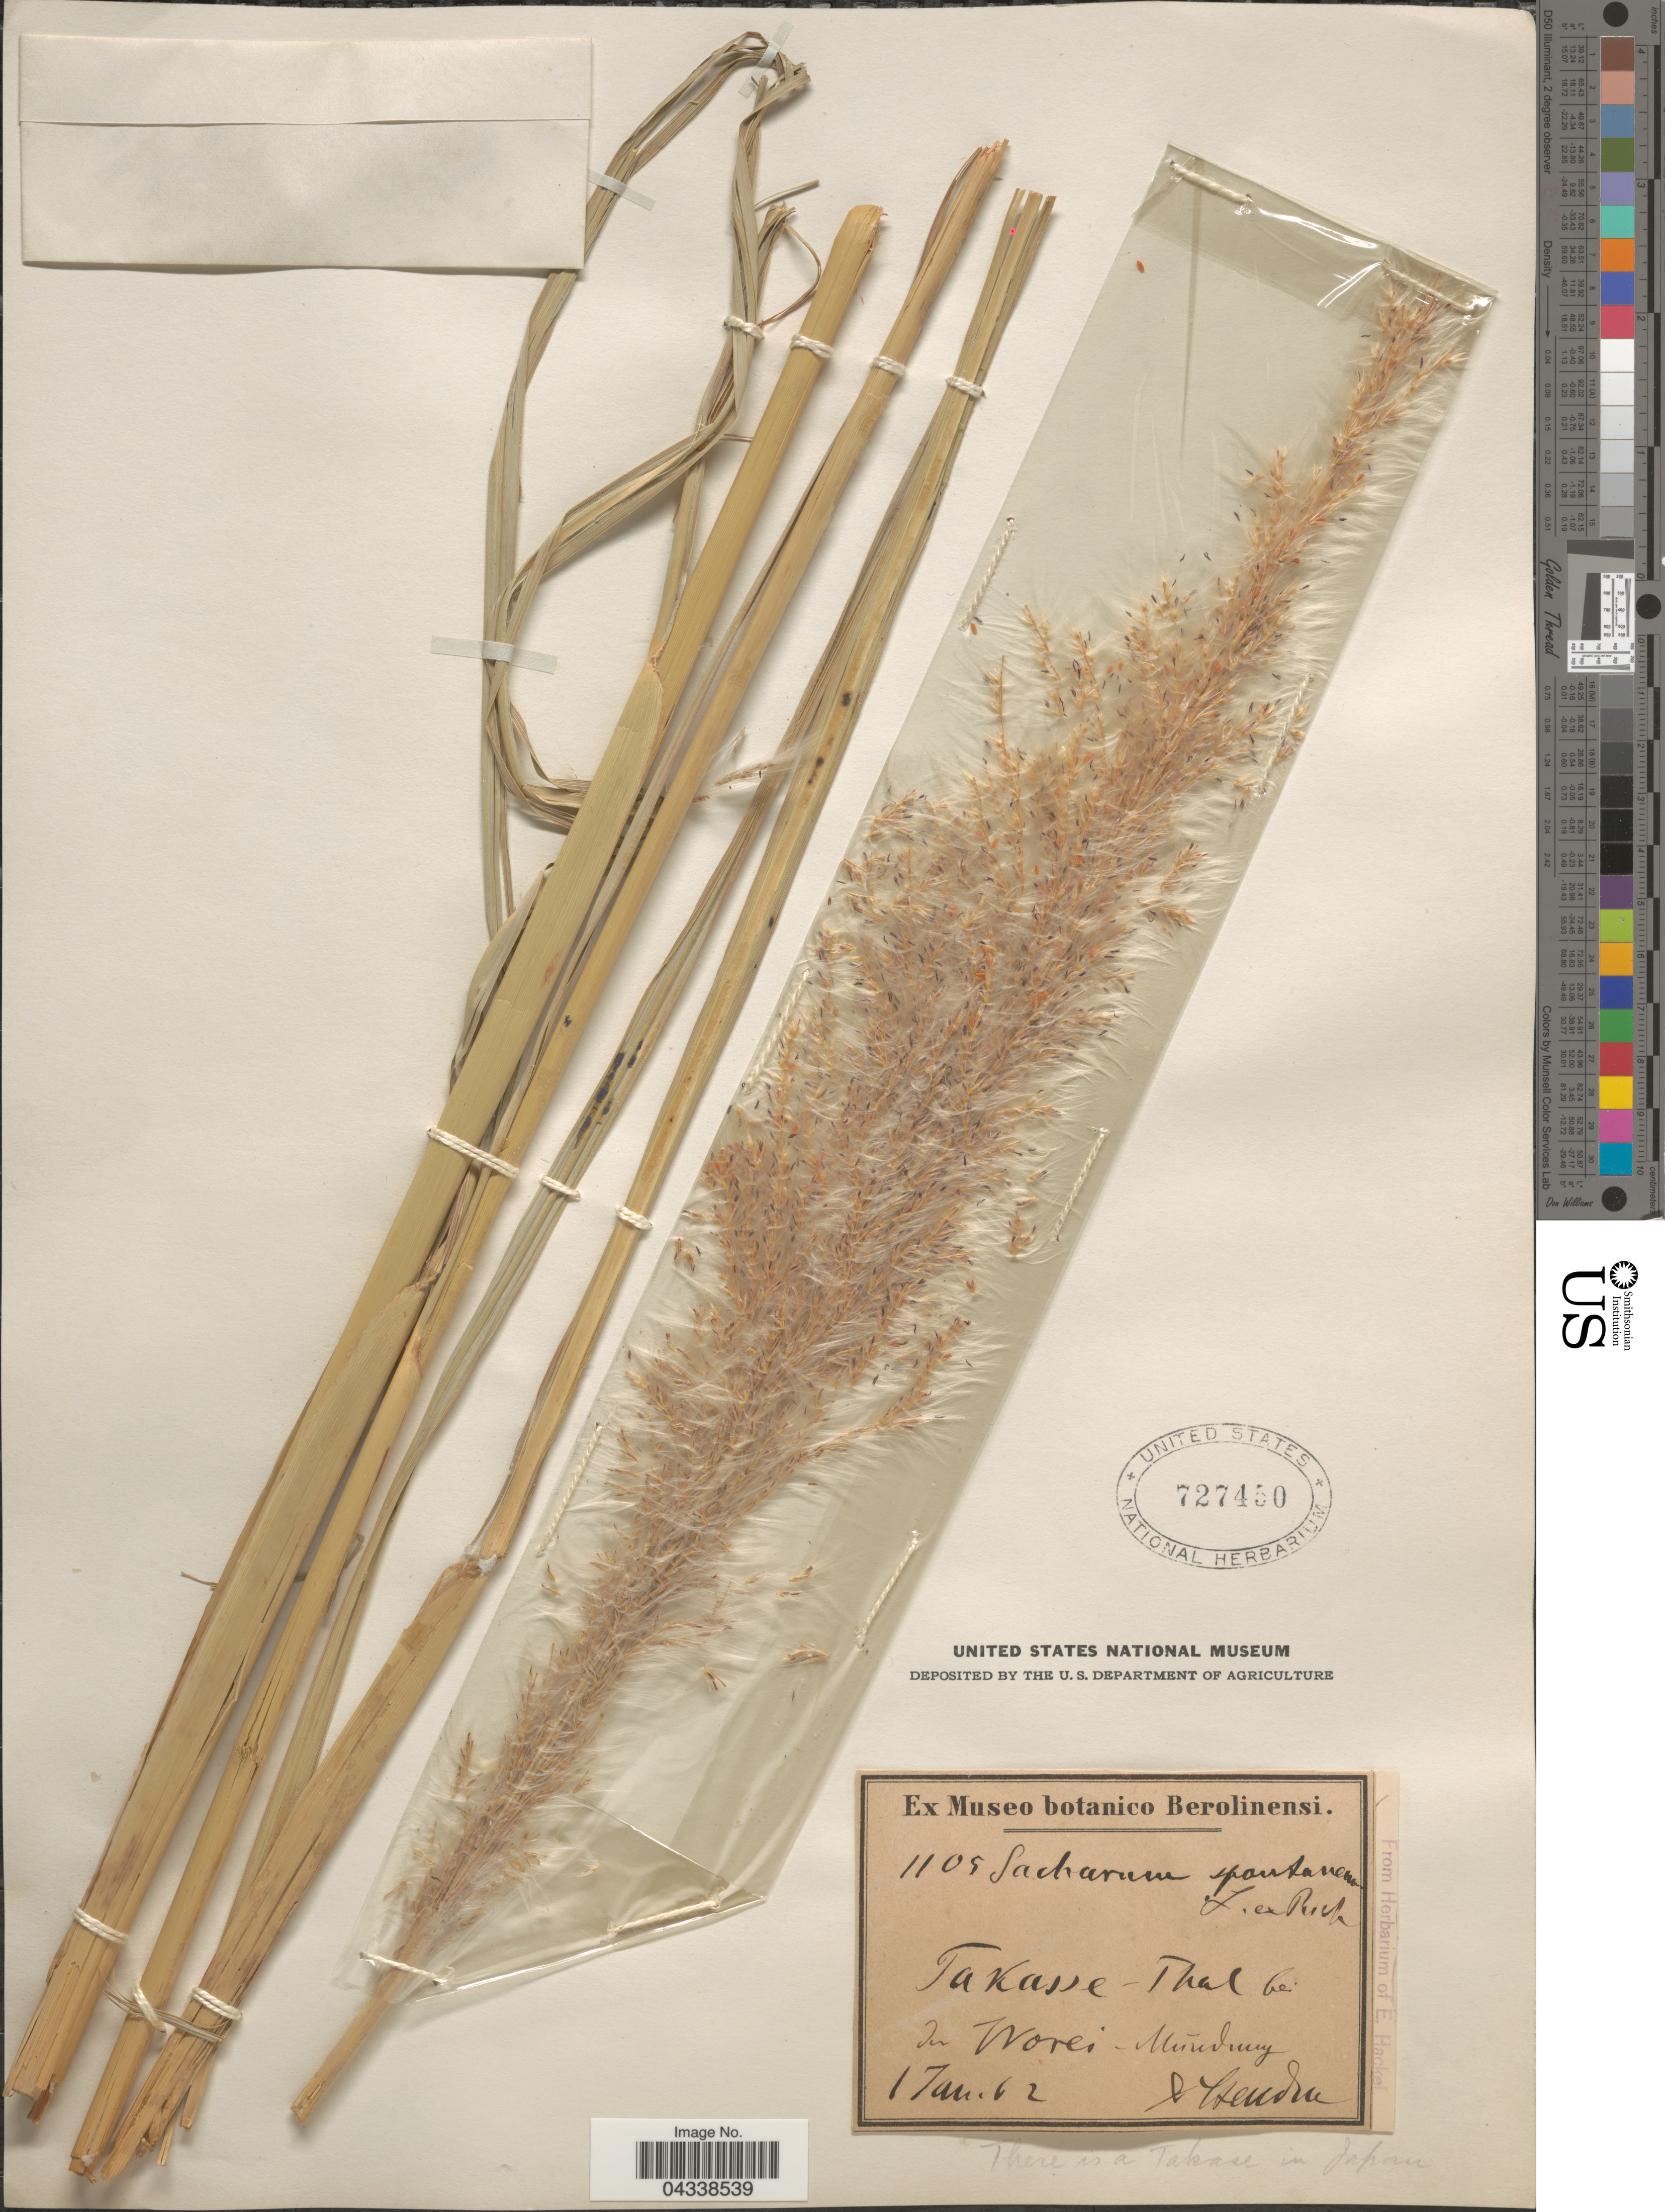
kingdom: Plantae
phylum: Tracheophyta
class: Liliopsida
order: Poales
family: Poaceae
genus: Saccharum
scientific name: Saccharum spontaneum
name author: L.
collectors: H. Steudner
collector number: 1105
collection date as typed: Transcribed d/m/y: 1/1/62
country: Ethiopia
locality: Takasse - Thal bei in Worei - Mündung.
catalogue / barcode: US 727450